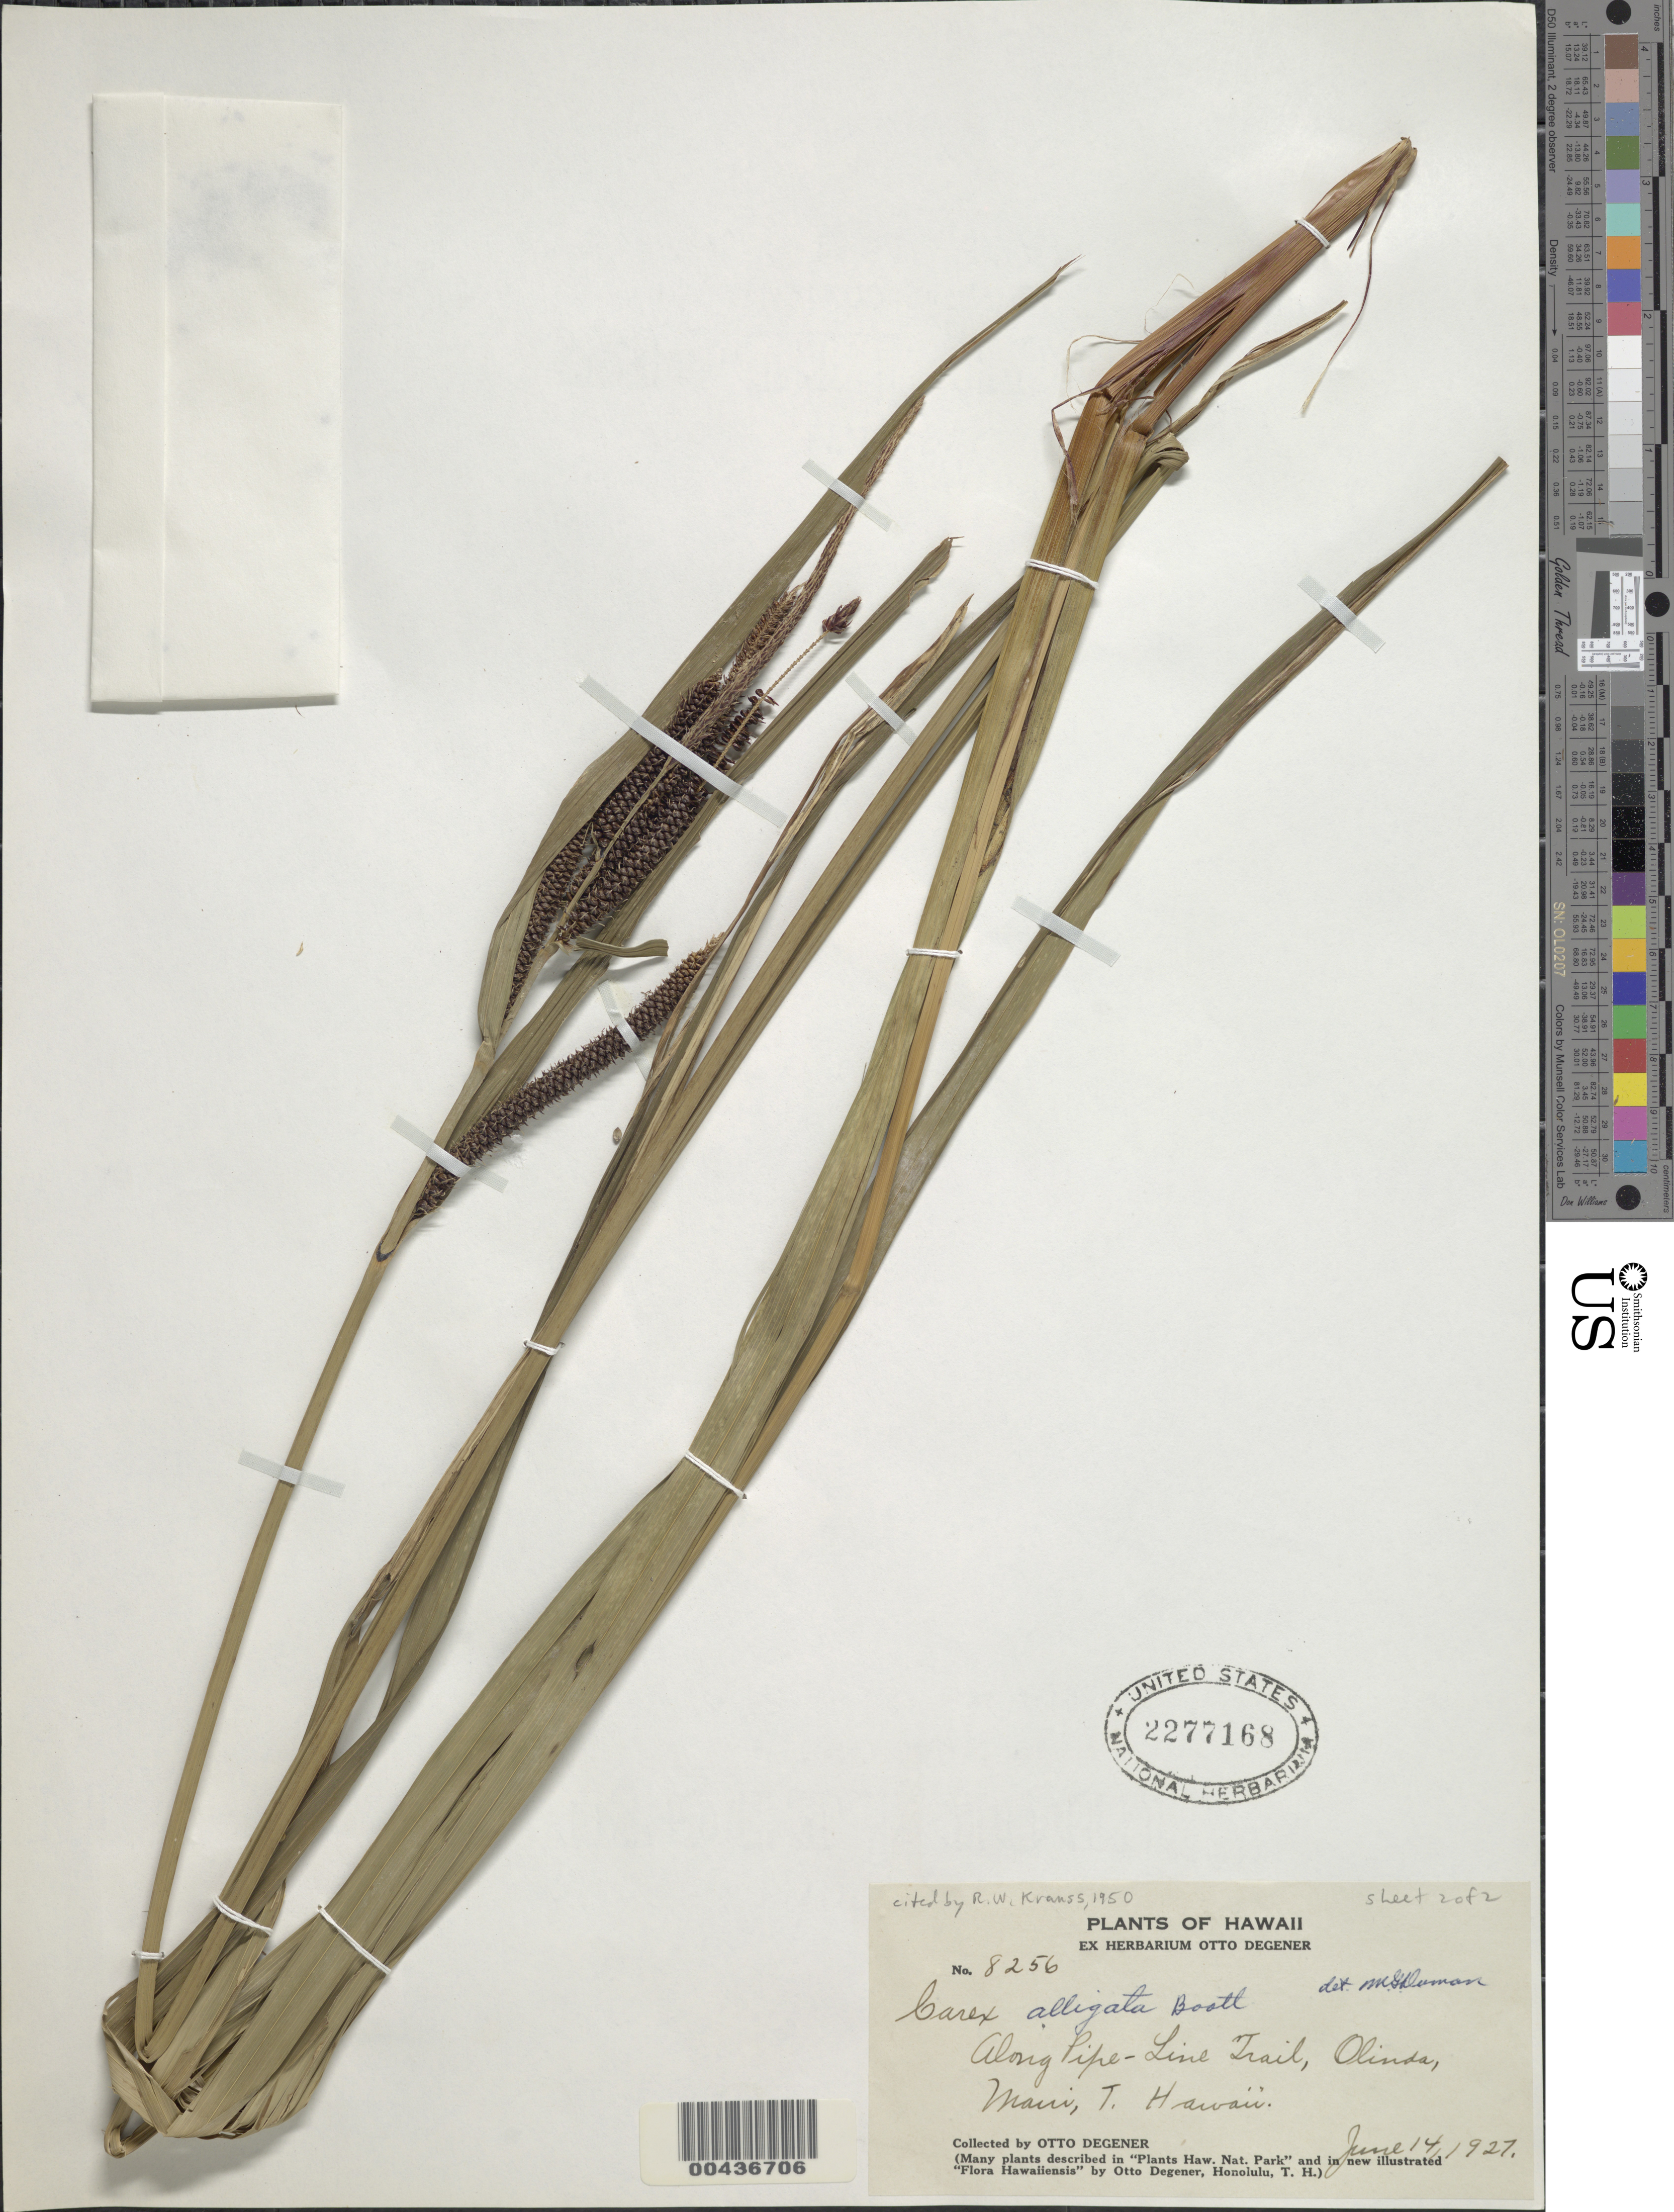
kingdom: Plantae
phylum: Tracheophyta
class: Liliopsida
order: Poales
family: Cyperaceae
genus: Carex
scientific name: Carex alligata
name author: Boott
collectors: O. Degener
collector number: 8256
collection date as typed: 14 Jun 1927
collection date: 1927-06-14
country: United States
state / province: Hawaii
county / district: Maui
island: Maui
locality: along Pipe-Line Trail, Olinda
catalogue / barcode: US 2277168